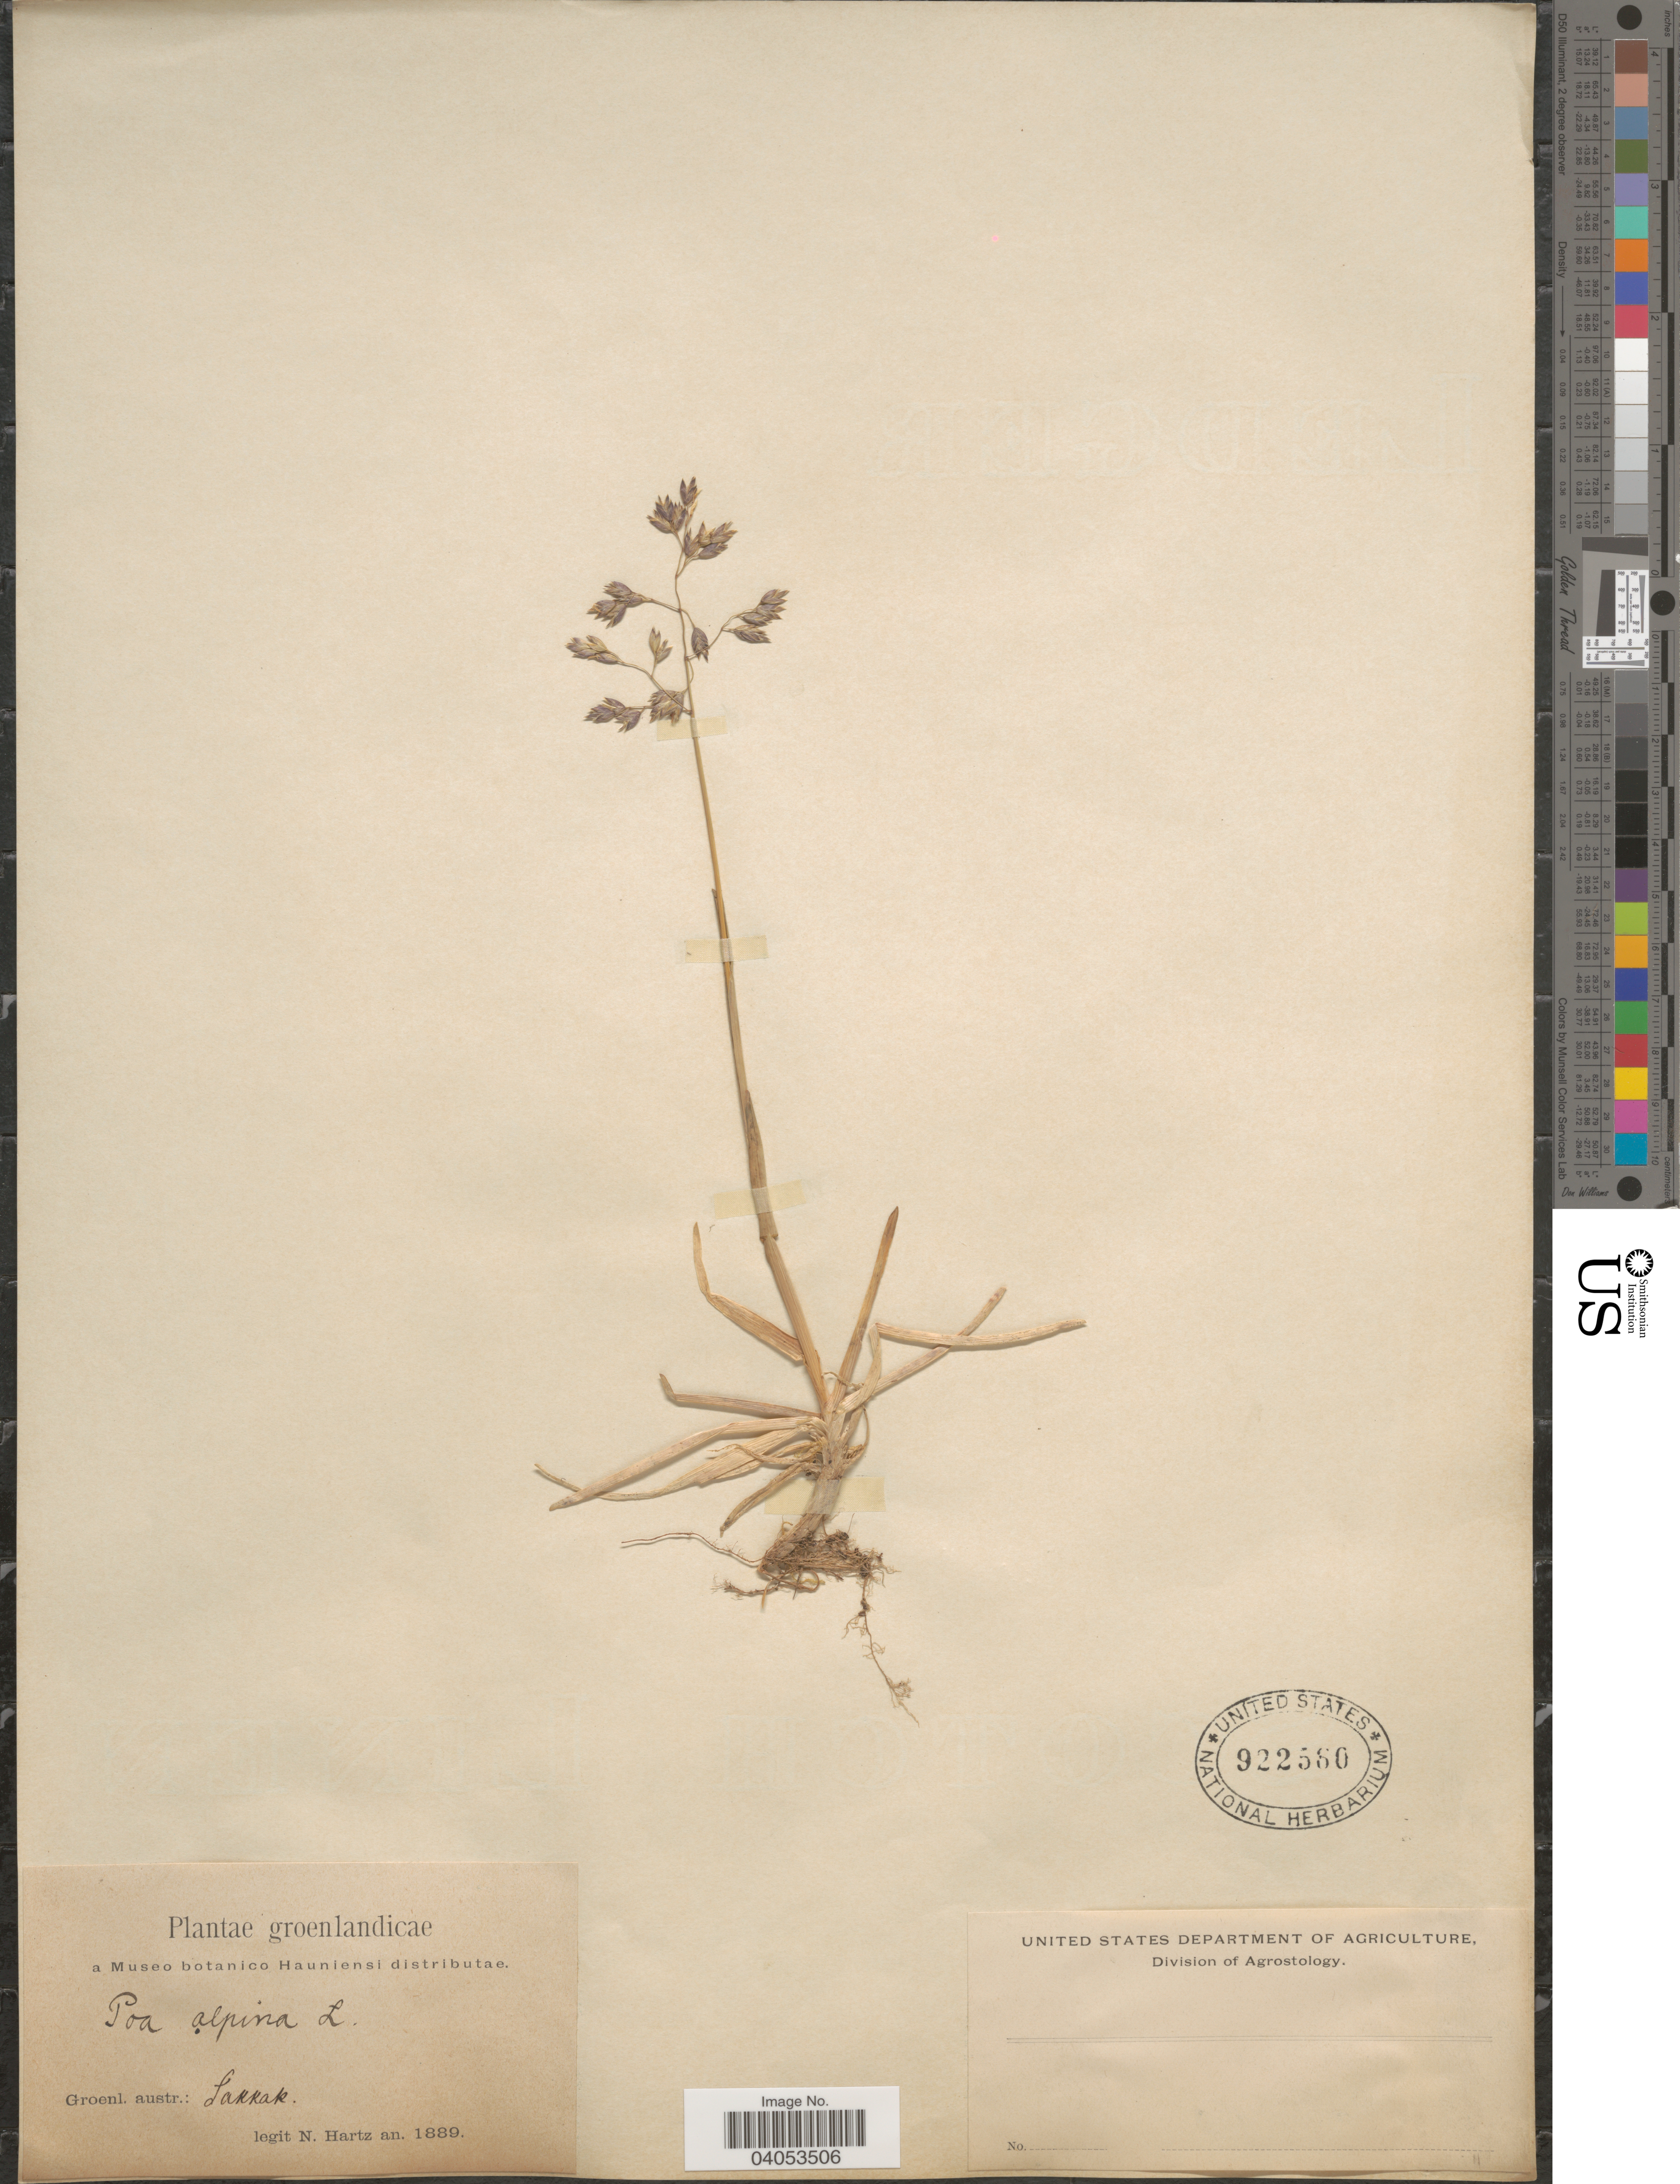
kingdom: Plantae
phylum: Tracheophyta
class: Liliopsida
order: Poales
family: Poaceae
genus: Poa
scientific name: Poa alpina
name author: L.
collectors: N. Hartz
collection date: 1889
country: Greenland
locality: Groenlandicae. Groenl. austr.: Sakkak.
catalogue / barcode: US 922560